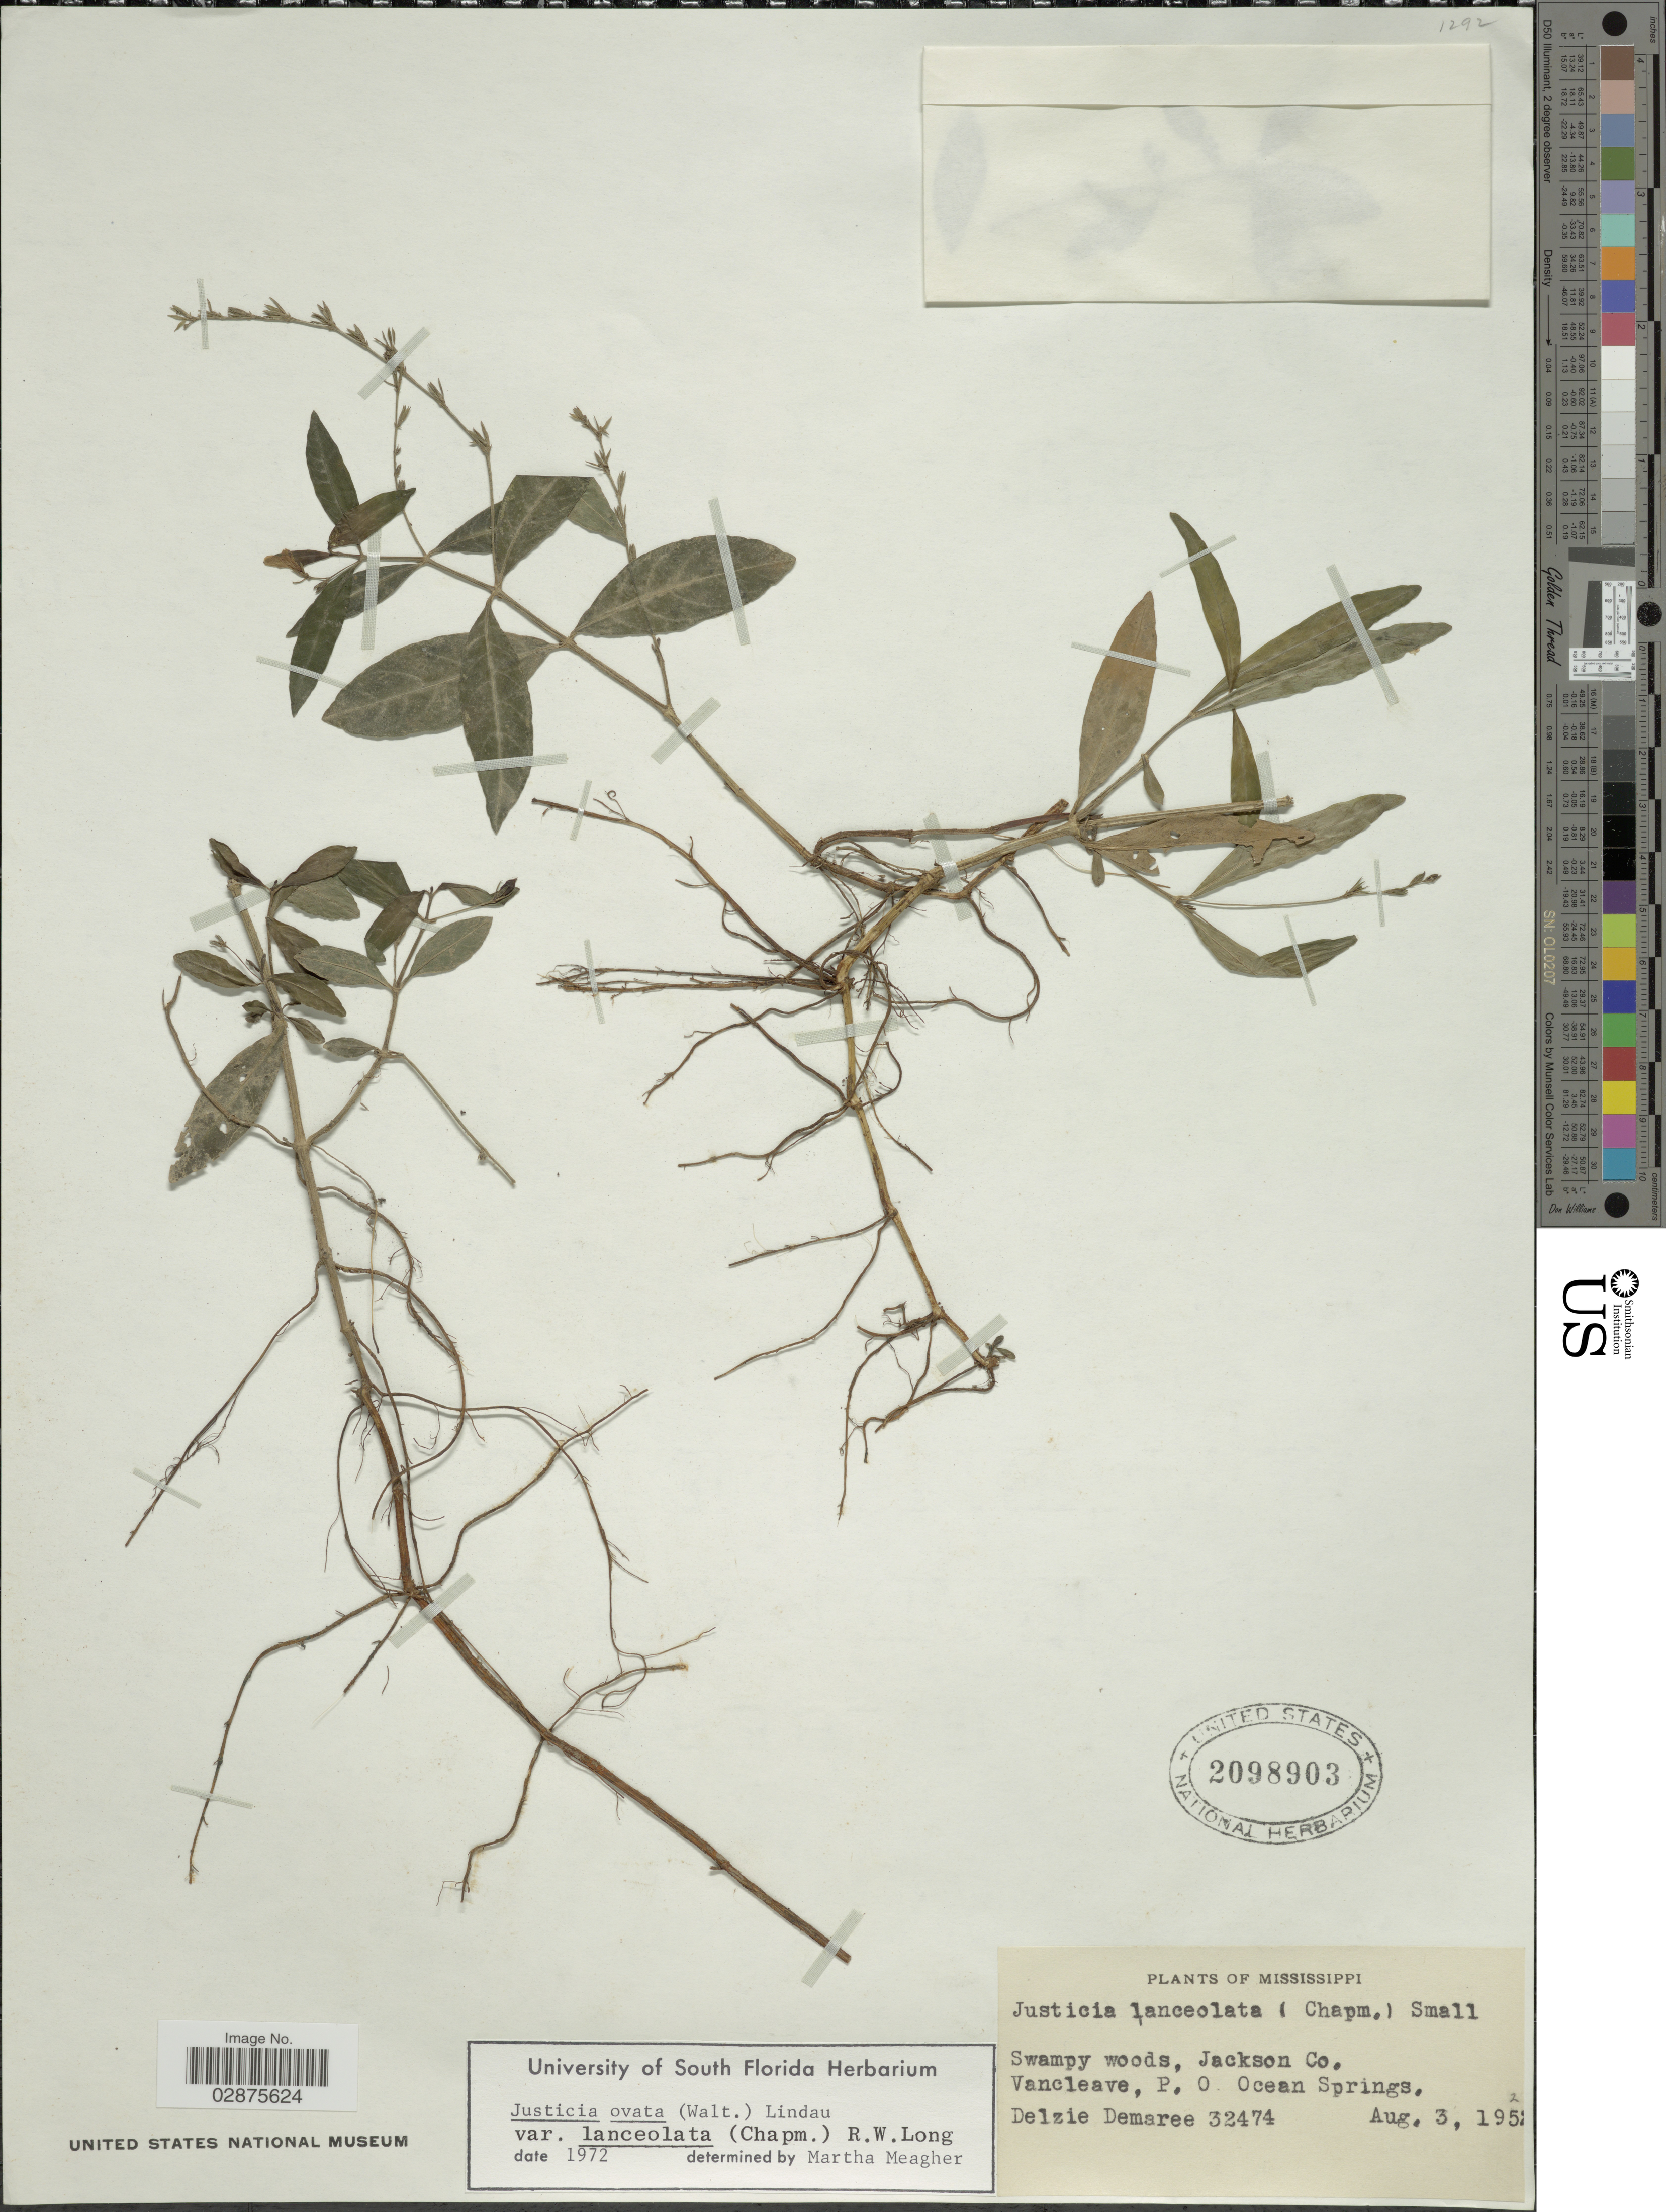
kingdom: Plantae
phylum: Tracheophyta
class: Magnoliopsida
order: Lamiales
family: Acanthaceae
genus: Justicia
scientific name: Justicia lanceolata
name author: (Chapm.) Small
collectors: D. Demaree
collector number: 32474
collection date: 1952-08-03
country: United States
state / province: Mississippi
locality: Swampy woods, Jackson Co. Vancleave, P. O Ocean Springs.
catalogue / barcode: US 2098903